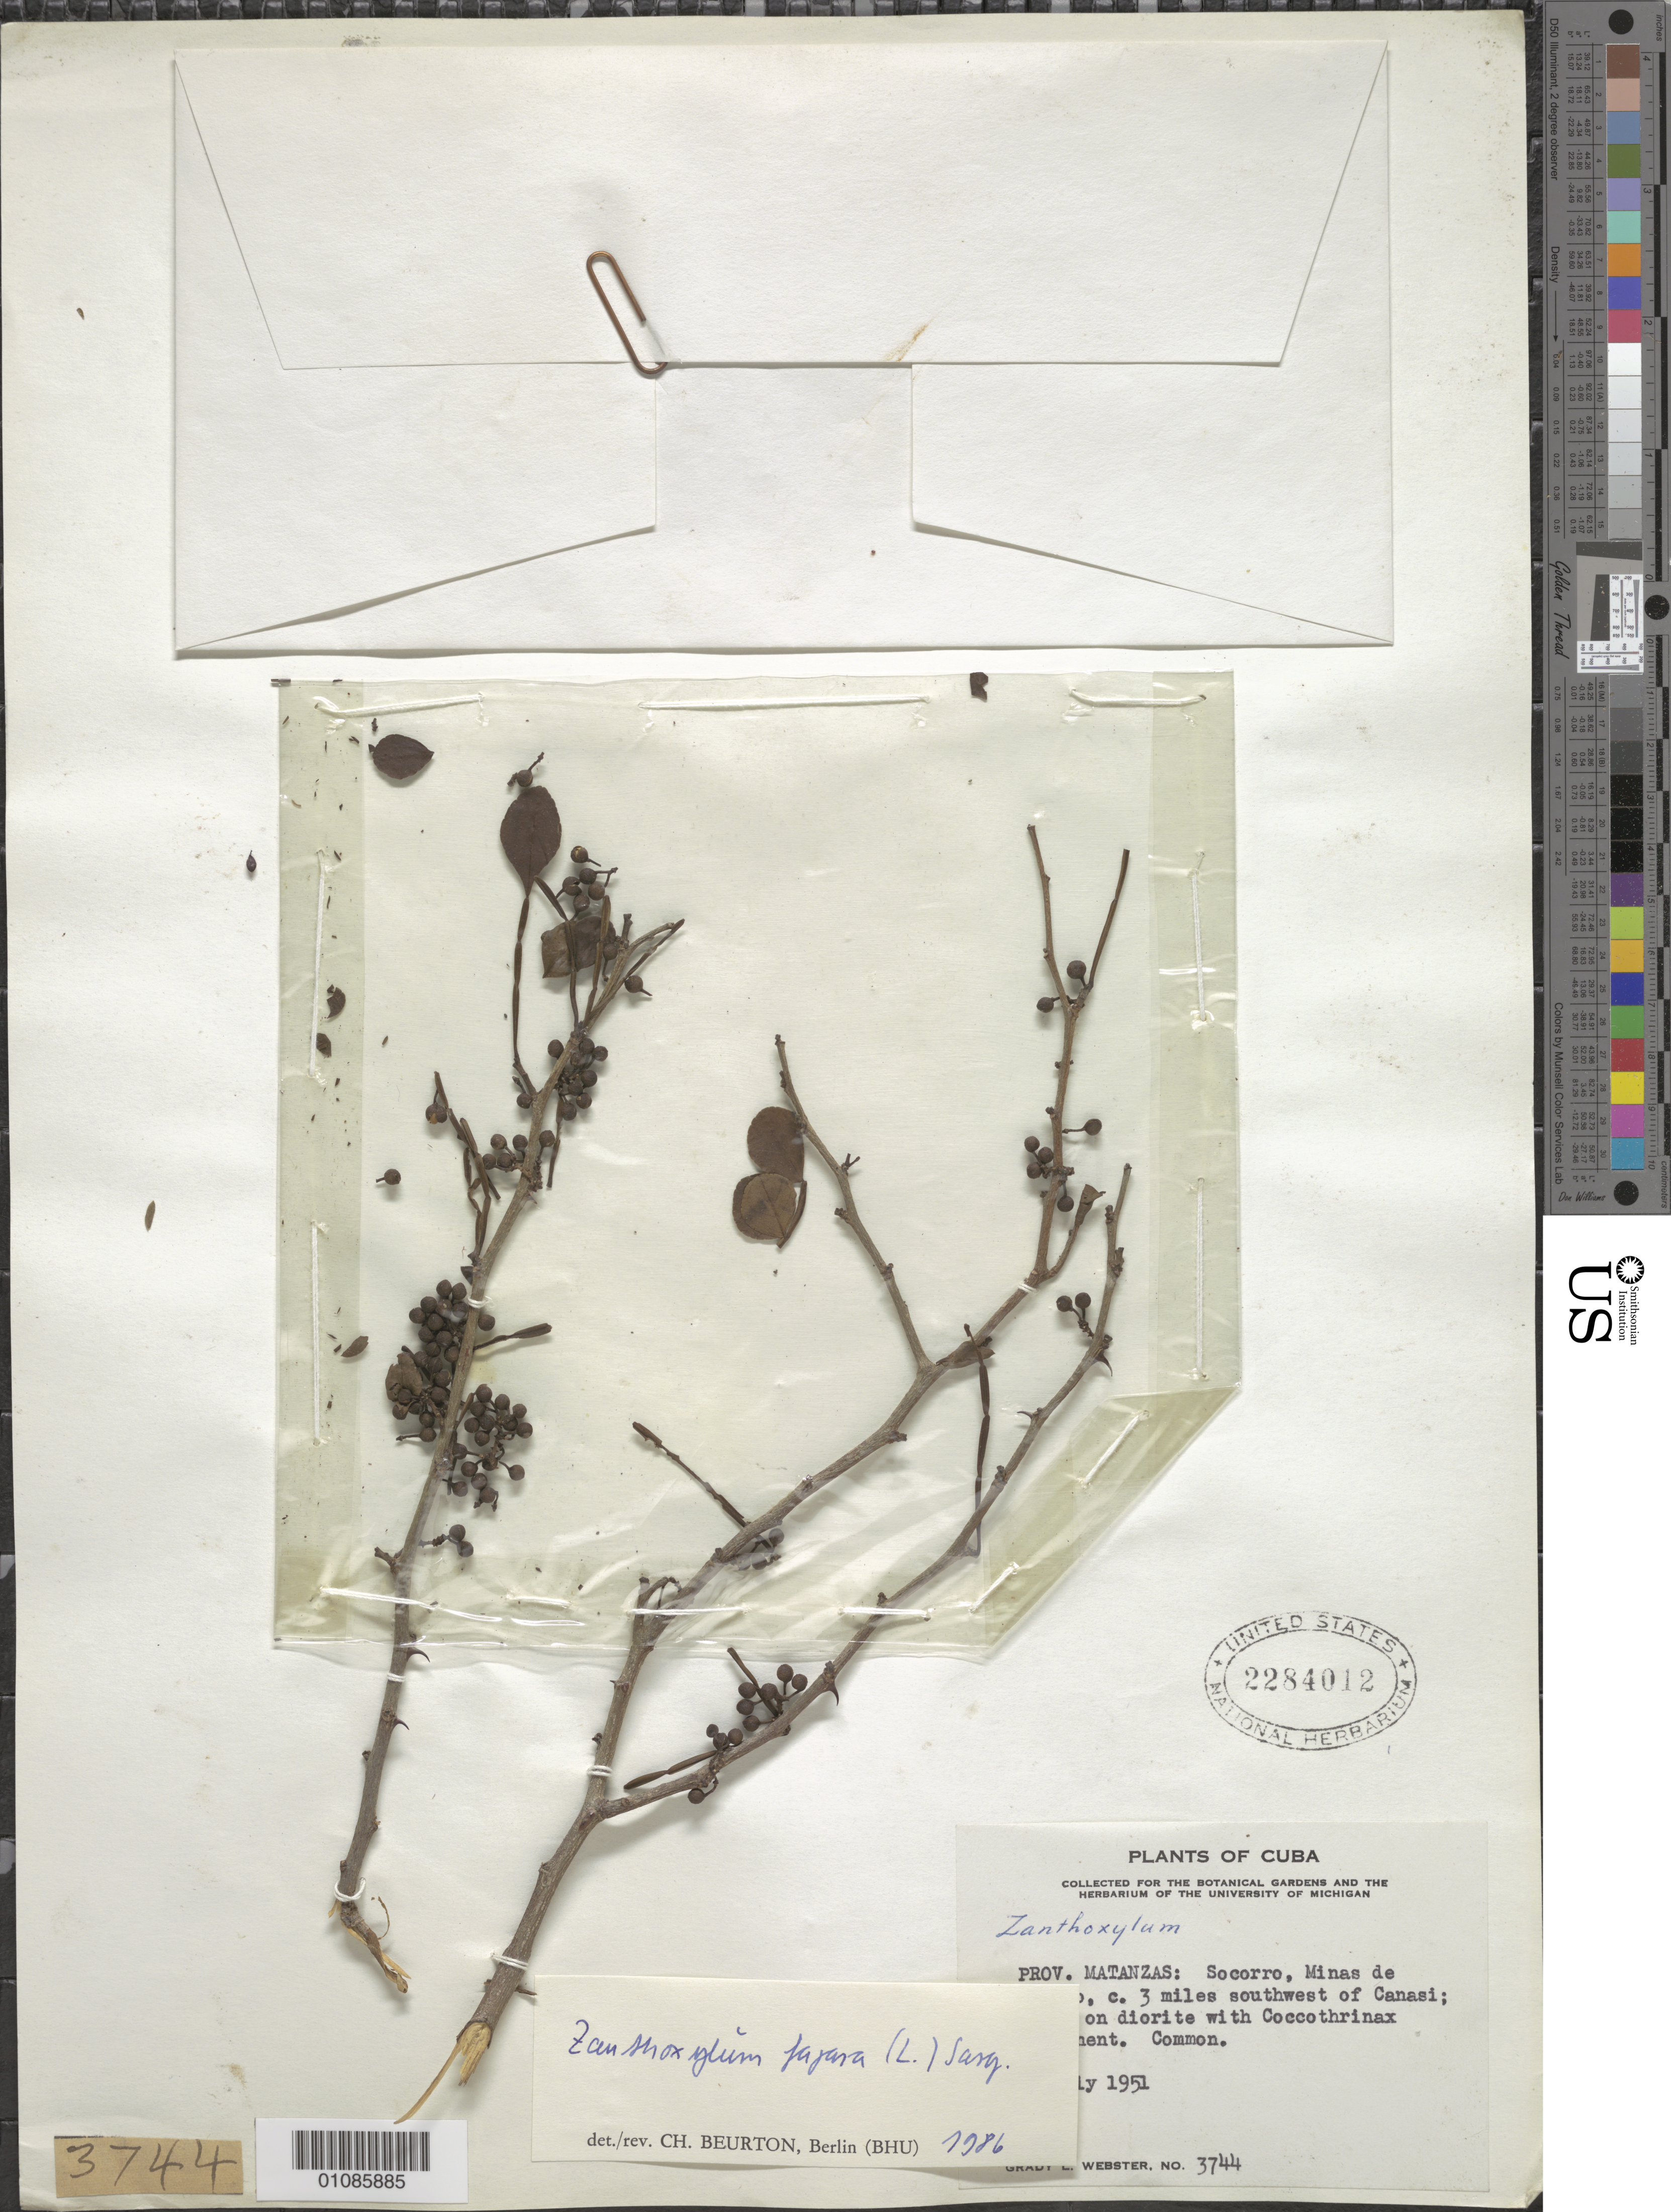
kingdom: Plantae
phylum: Tracheophyta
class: Magnoliopsida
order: Sapindales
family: Rutaceae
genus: Zanthoxylum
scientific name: Zanthoxylum fagara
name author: (L.) Sarg.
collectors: G. L. Webster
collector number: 3744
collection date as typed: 11 Jul 1951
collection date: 1951-07-11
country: Cuba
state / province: Matanzas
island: Cuba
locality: Soccoro, Minas de Hierro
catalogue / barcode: US 2284012